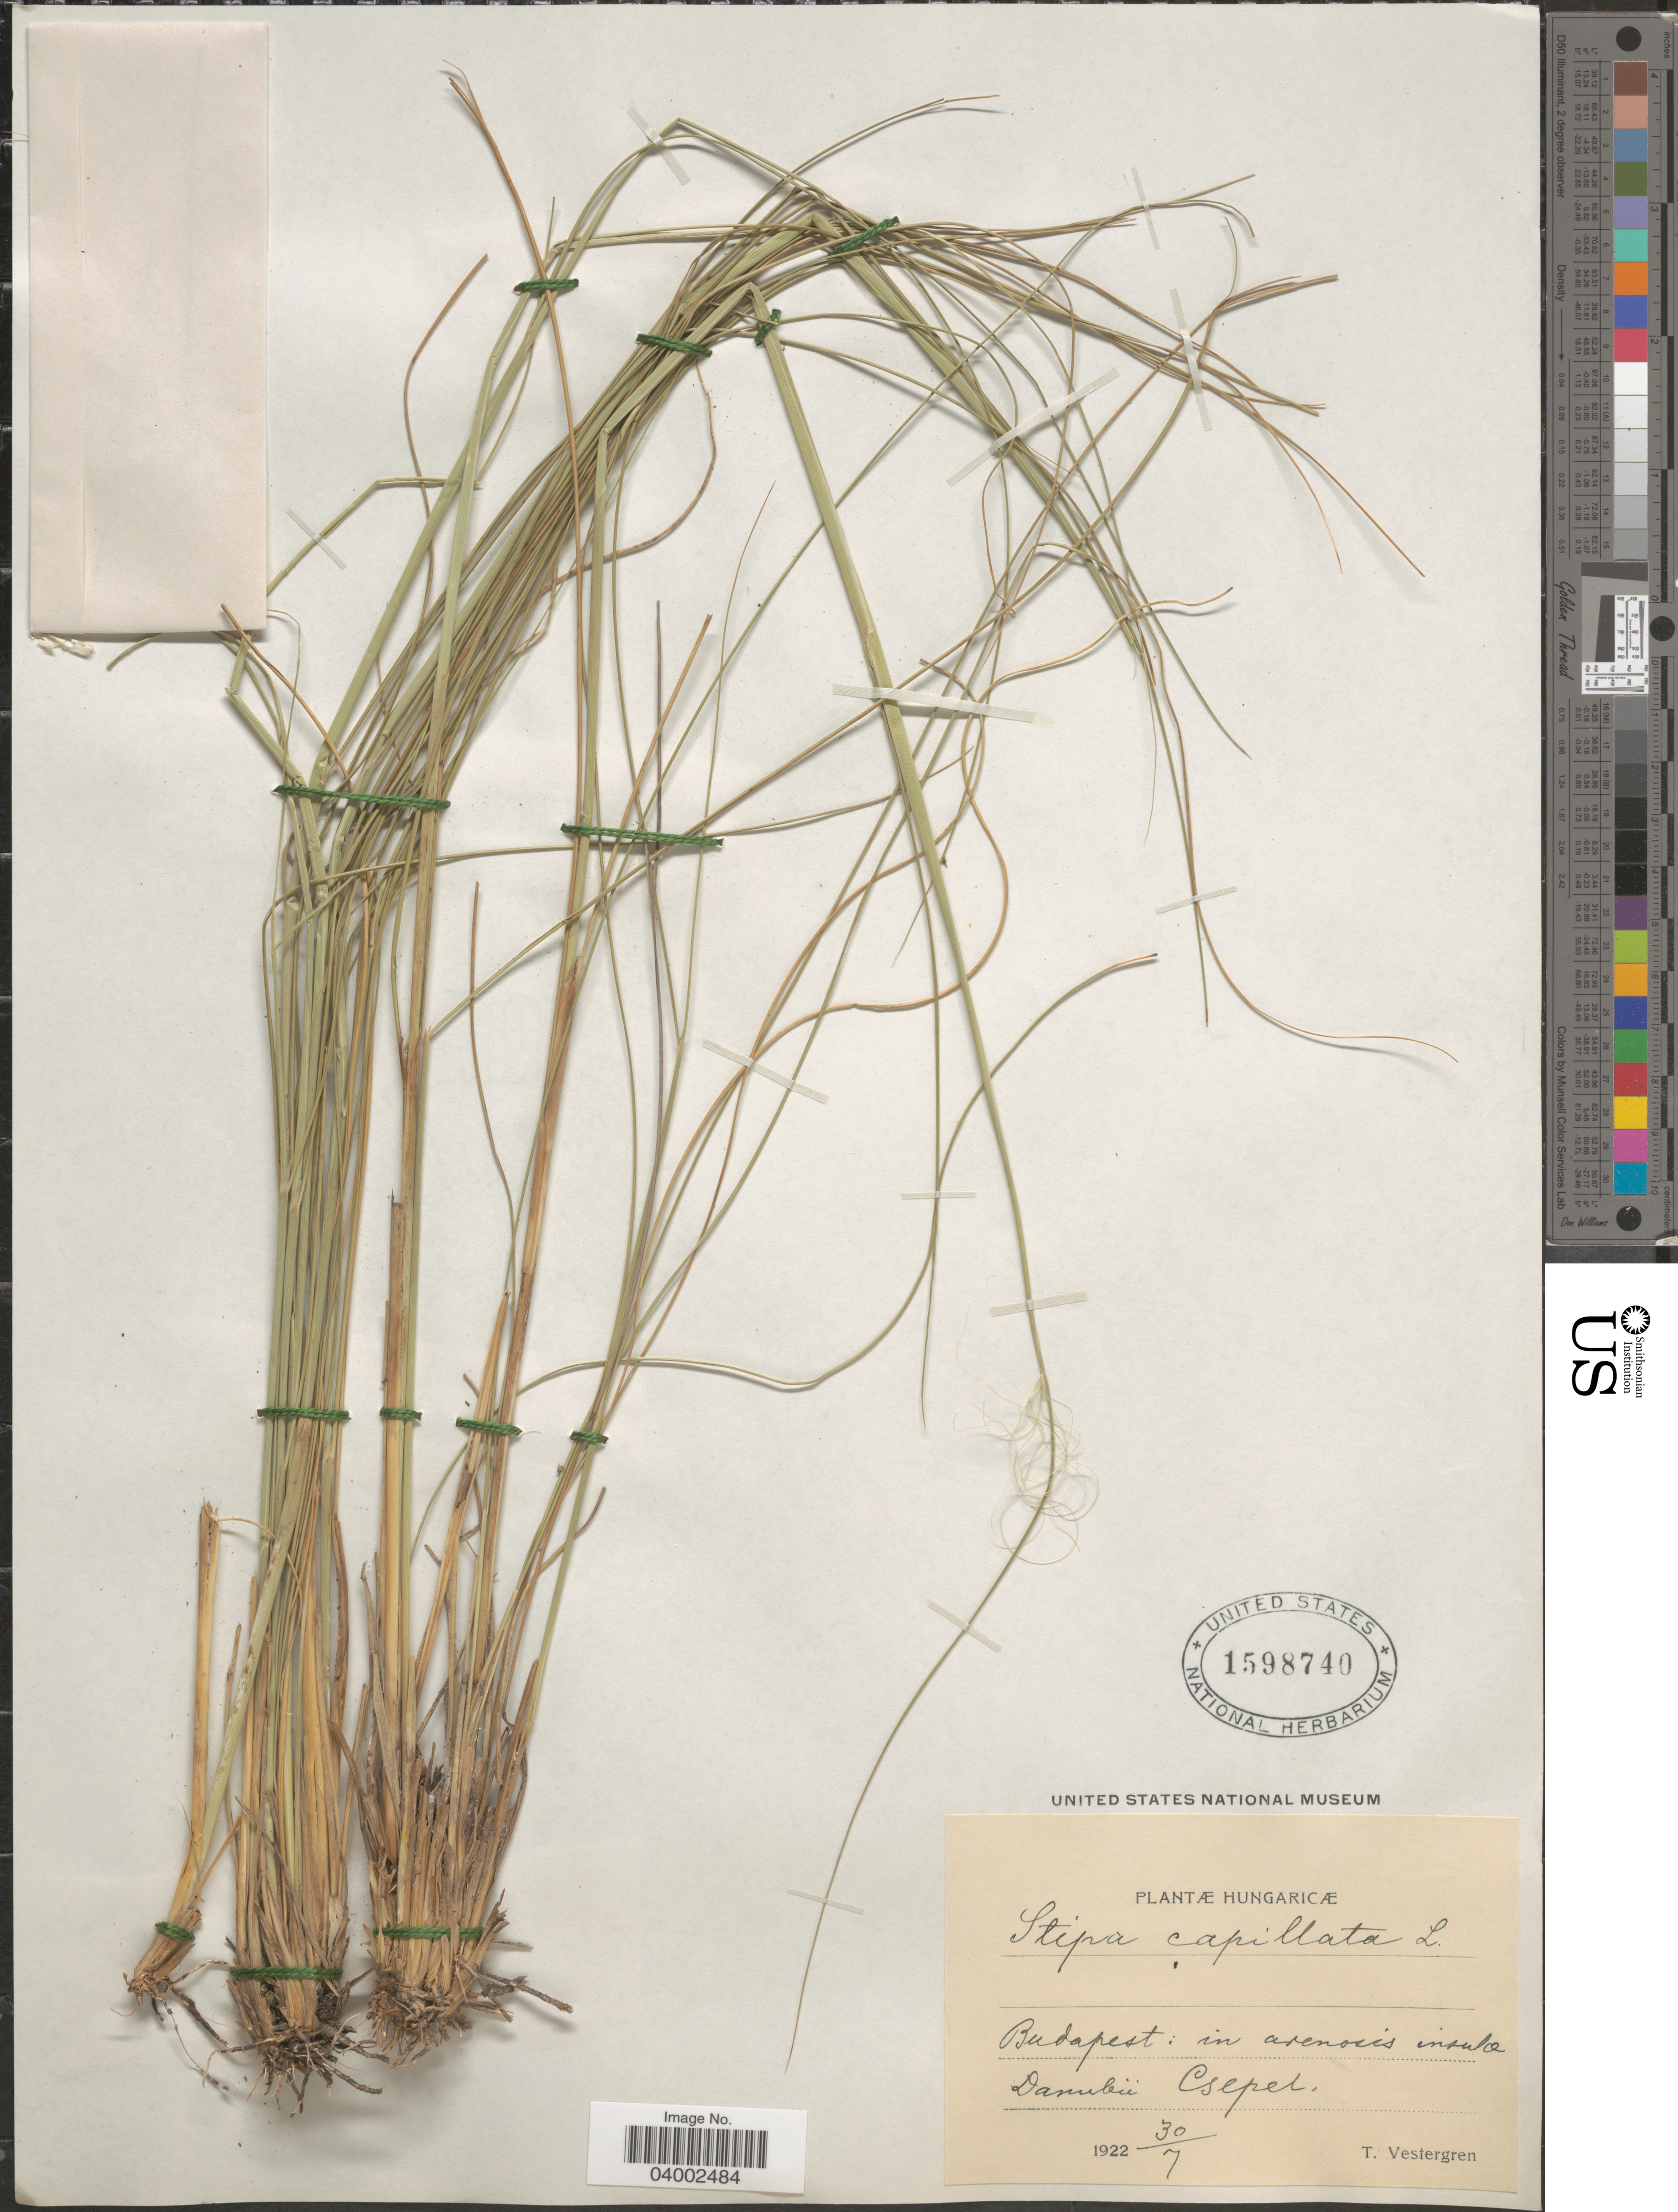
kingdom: Plantae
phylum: Tracheophyta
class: Liliopsida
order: Poales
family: Poaceae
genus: Stipa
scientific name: Stipa capillata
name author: L.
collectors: T. Vestergren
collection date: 1922-07-30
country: Hungary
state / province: Budapest, Capital District of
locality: Budapest: in arenosis insula Danubii Csepel.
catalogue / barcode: US 1598740